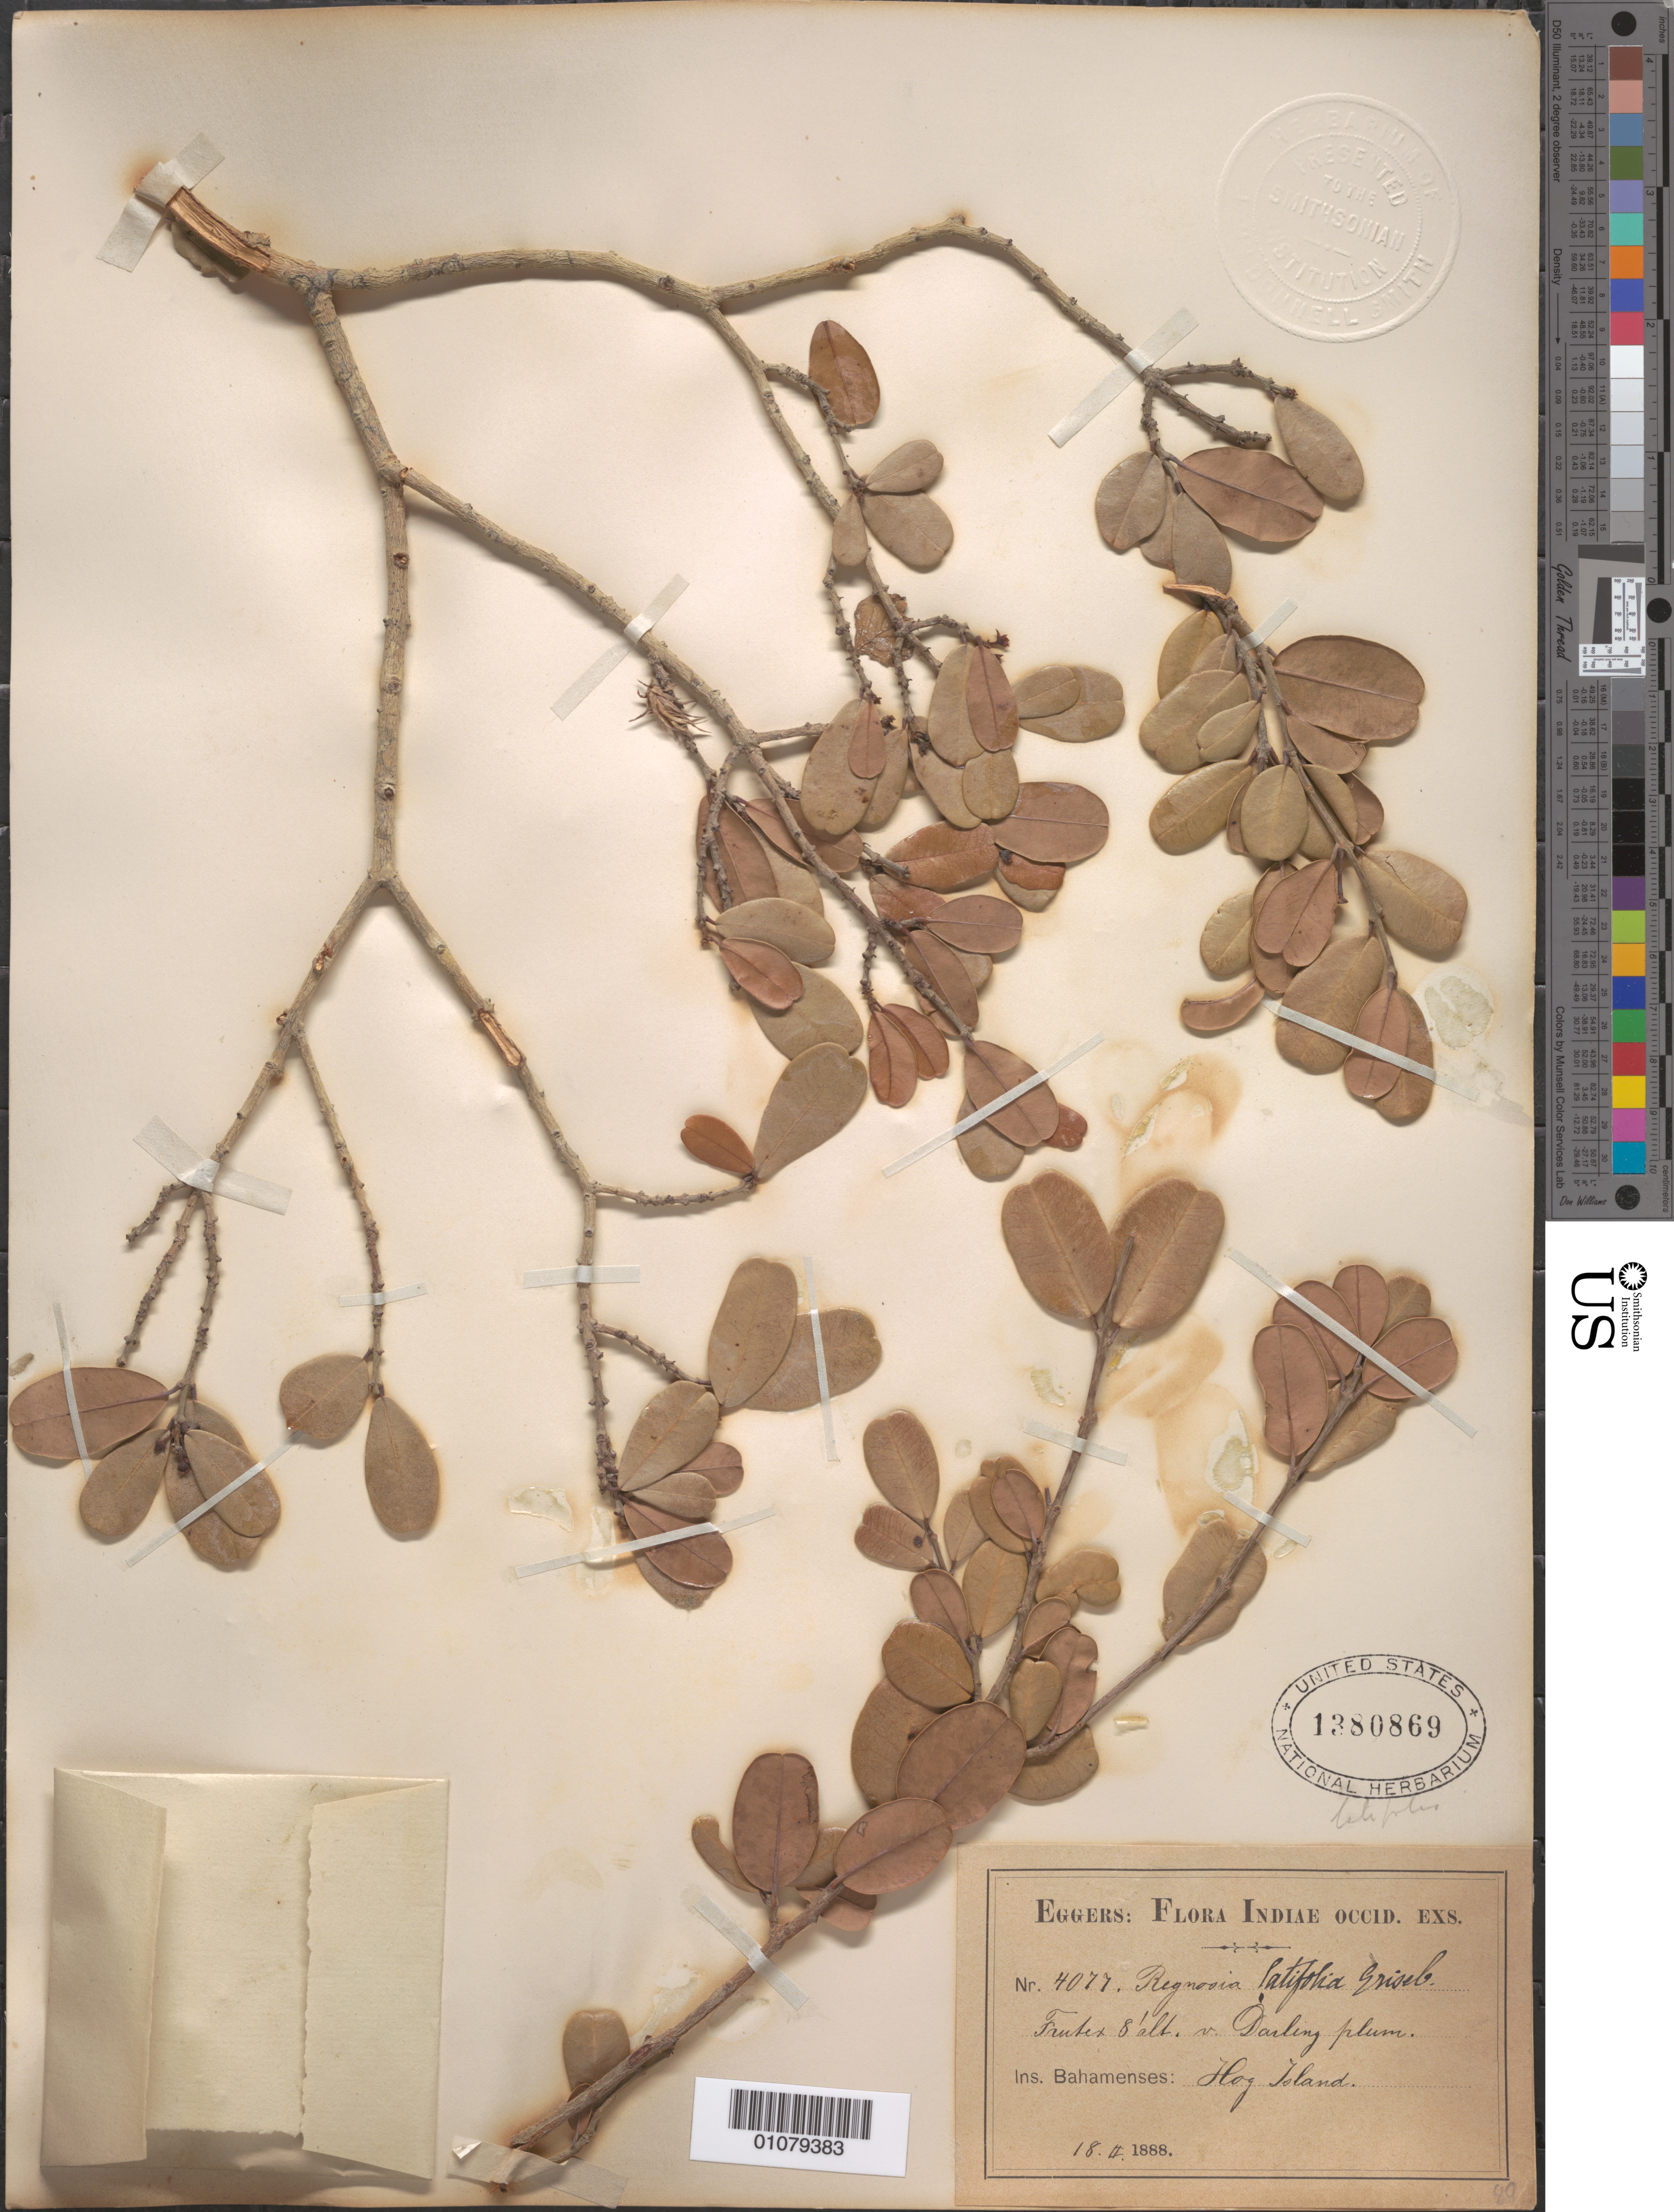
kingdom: Plantae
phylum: Tracheophyta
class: Magnoliopsida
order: Rosales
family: Rhamnaceae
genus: Reynosia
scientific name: Reynosia latifolia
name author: Griseb.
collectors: H. F. A. von Eggers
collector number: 4077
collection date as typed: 18 Feb 1888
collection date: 1888-02-18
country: Bahamas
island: Hog I.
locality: Hog Island.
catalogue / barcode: US 1380869